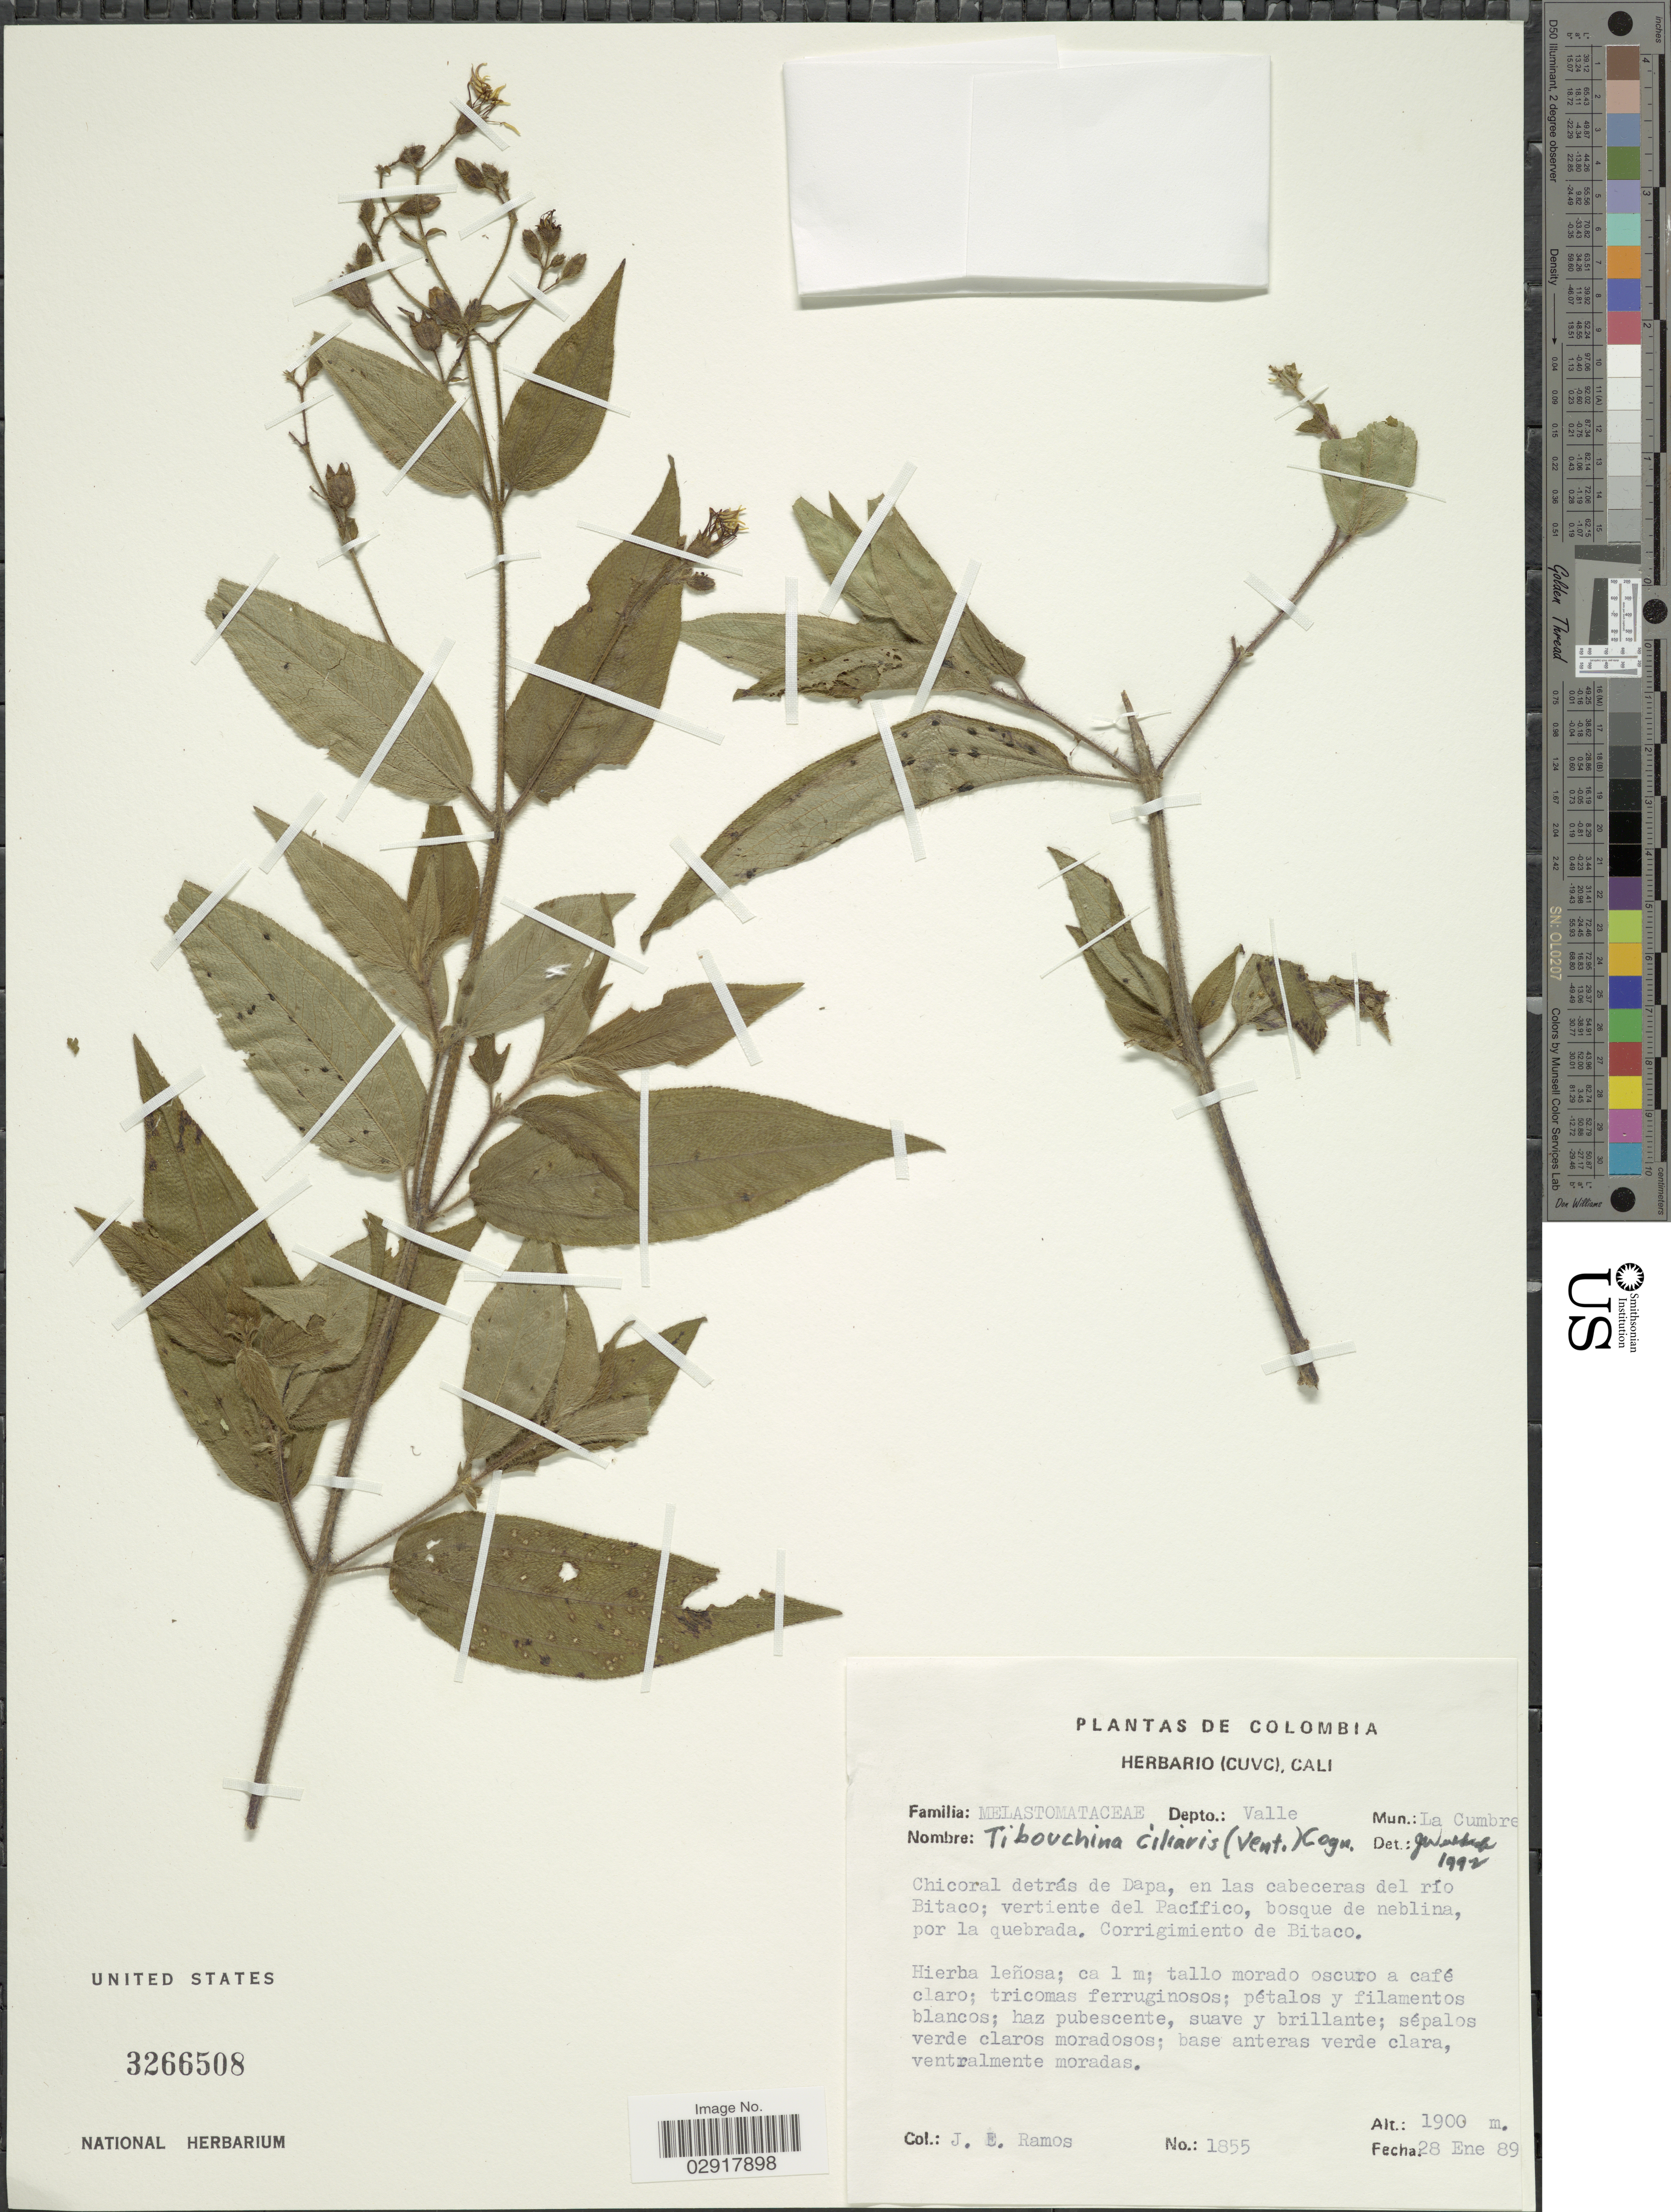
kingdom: Plantae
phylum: Tracheophyta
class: Magnoliopsida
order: Myrtales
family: Melastomataceae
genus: Chaetogastra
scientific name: Chaetogastra ciliaris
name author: (Vent.) DC.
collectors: J. E. Ramos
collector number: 1855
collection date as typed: Transcribed d/m/y: 28/1/89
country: Colombia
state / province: Valle del Cauca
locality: Depto.: Valle. Mun.: La Cumbre. Chicoral detrás de Dapa, en las cabeceras del río Bitaco; vertiente del Pacífico, bosque de neblina, por la quebrada. Corrigimiento de Bitaco.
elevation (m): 1900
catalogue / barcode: US 3266508